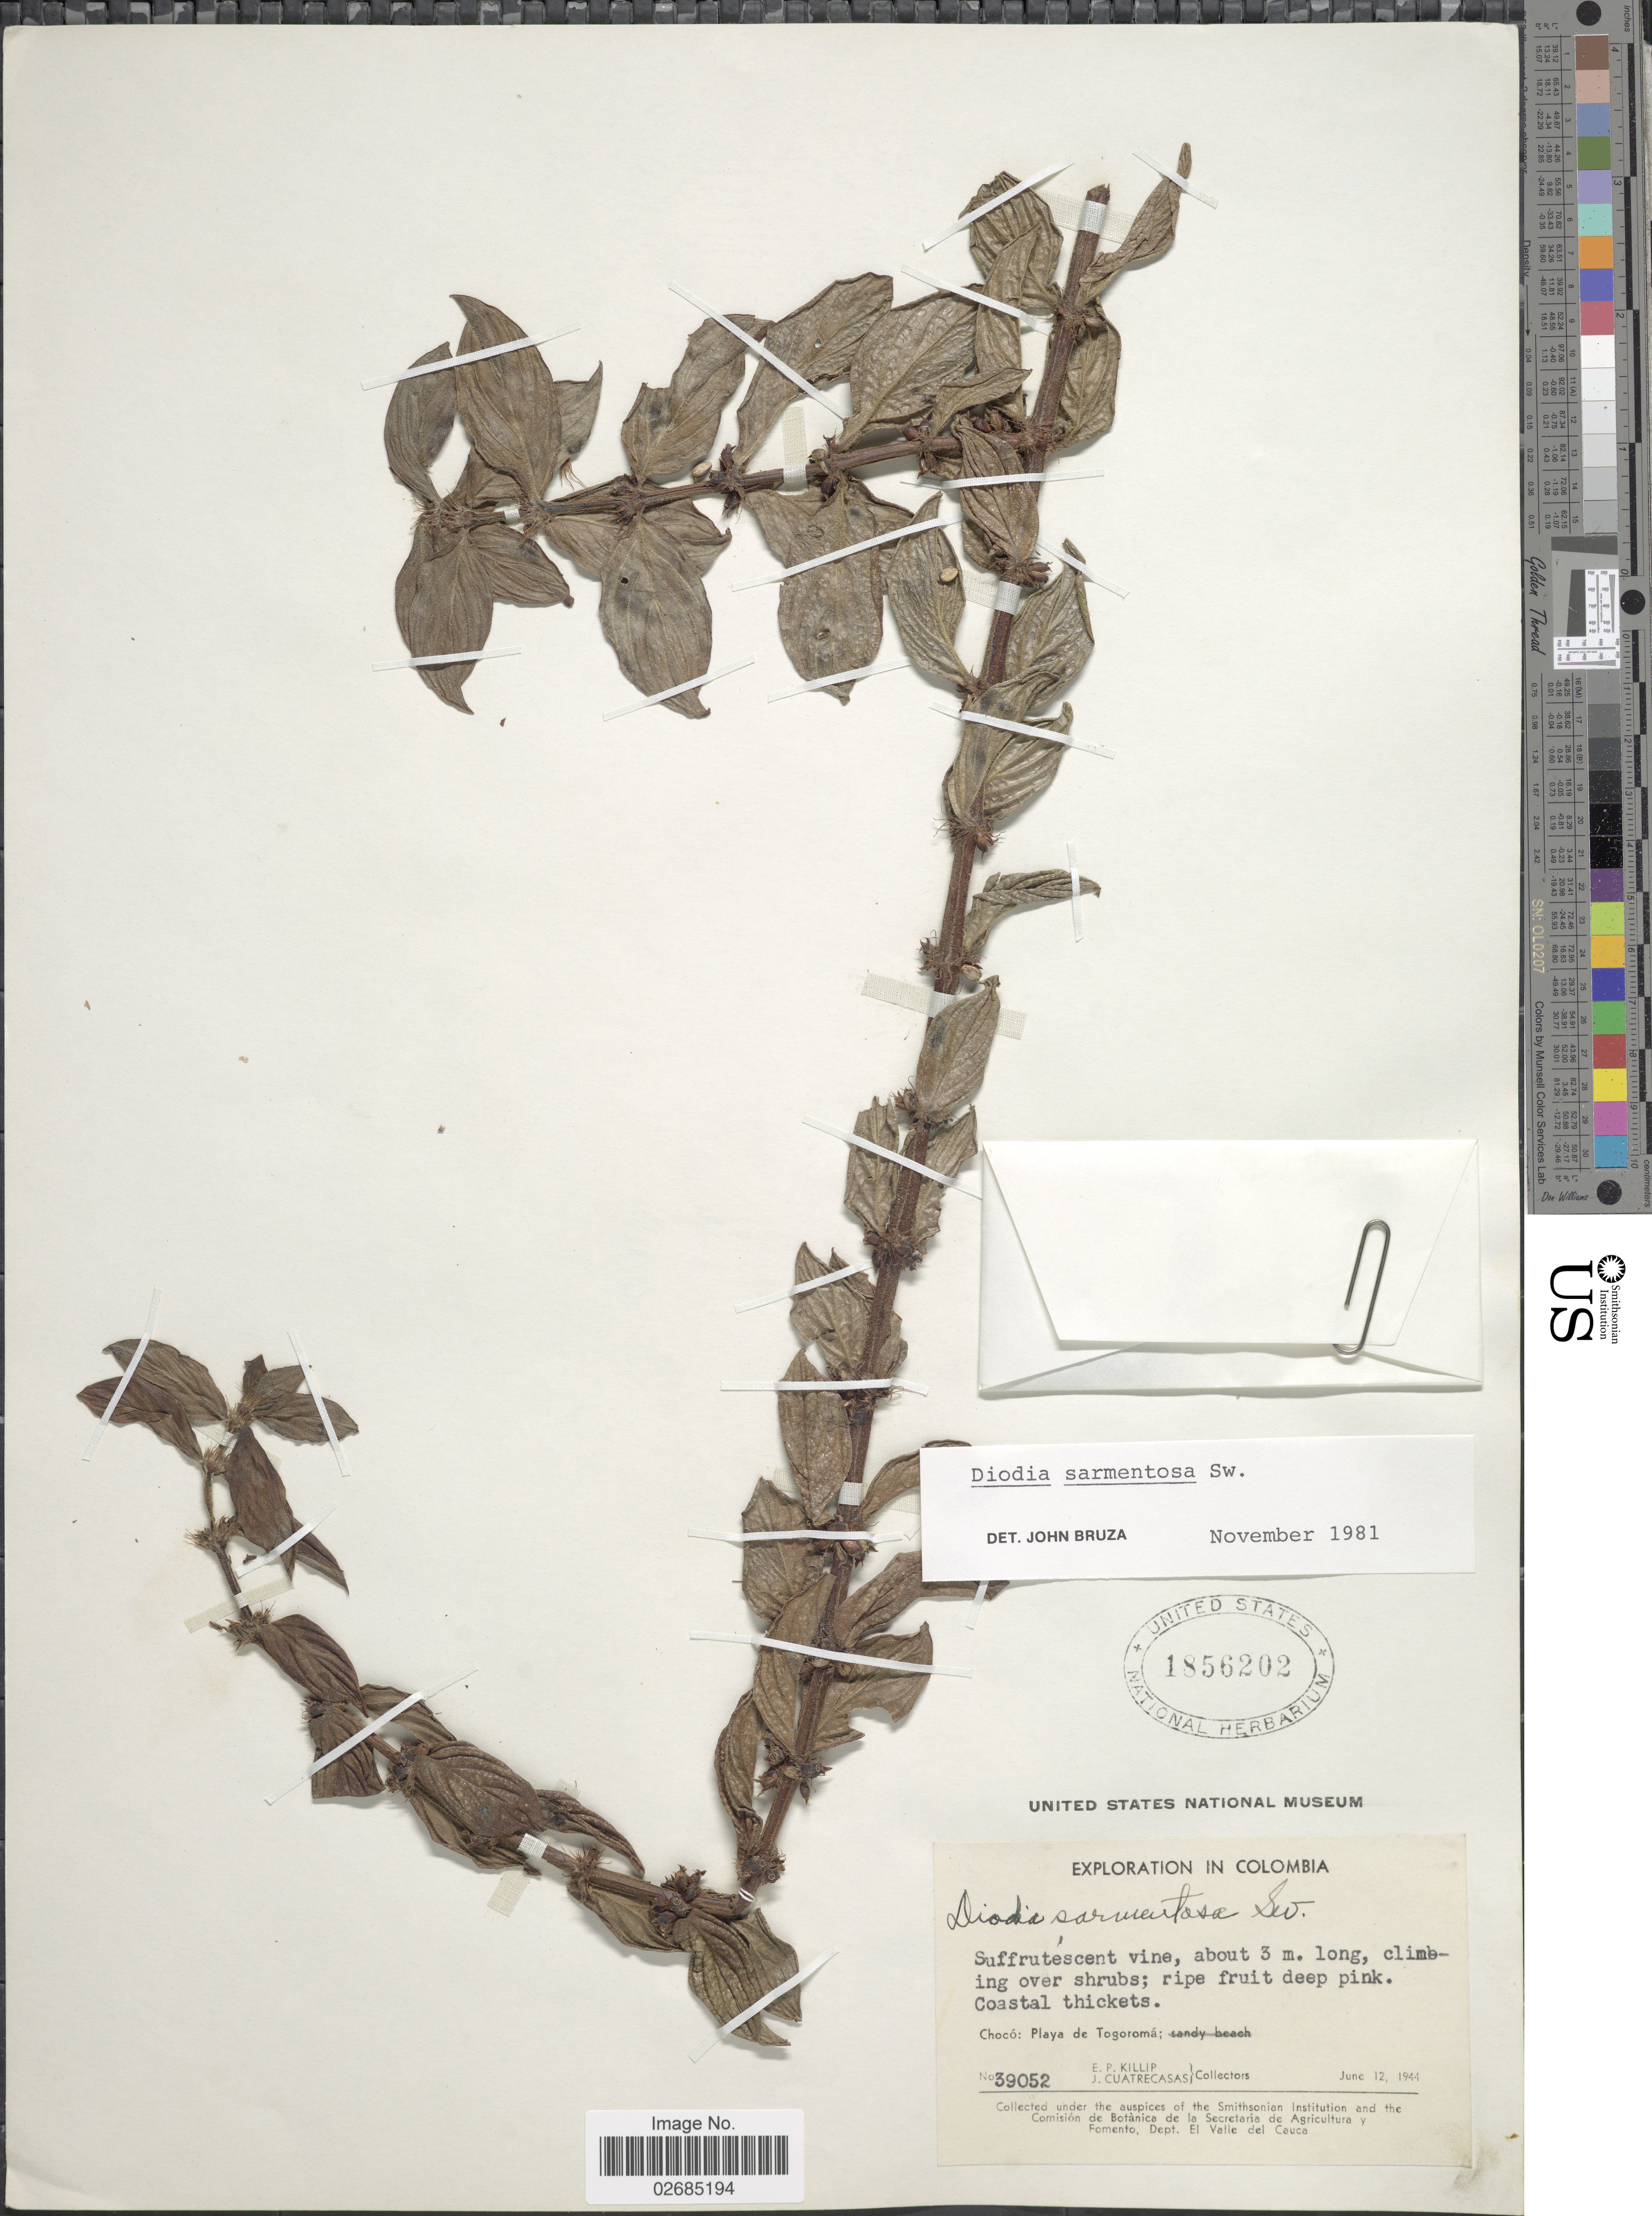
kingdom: Plantae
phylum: Tracheophyta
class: Magnoliopsida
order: Gentianales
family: Rubiaceae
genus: Diodia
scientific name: Diodia sarmentosa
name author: Sw.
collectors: E. P. Killip & J. Cuatrecasas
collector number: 39052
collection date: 1944-06-12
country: Colombia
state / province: Chocó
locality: Playa de Togoromá.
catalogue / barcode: US 1856202